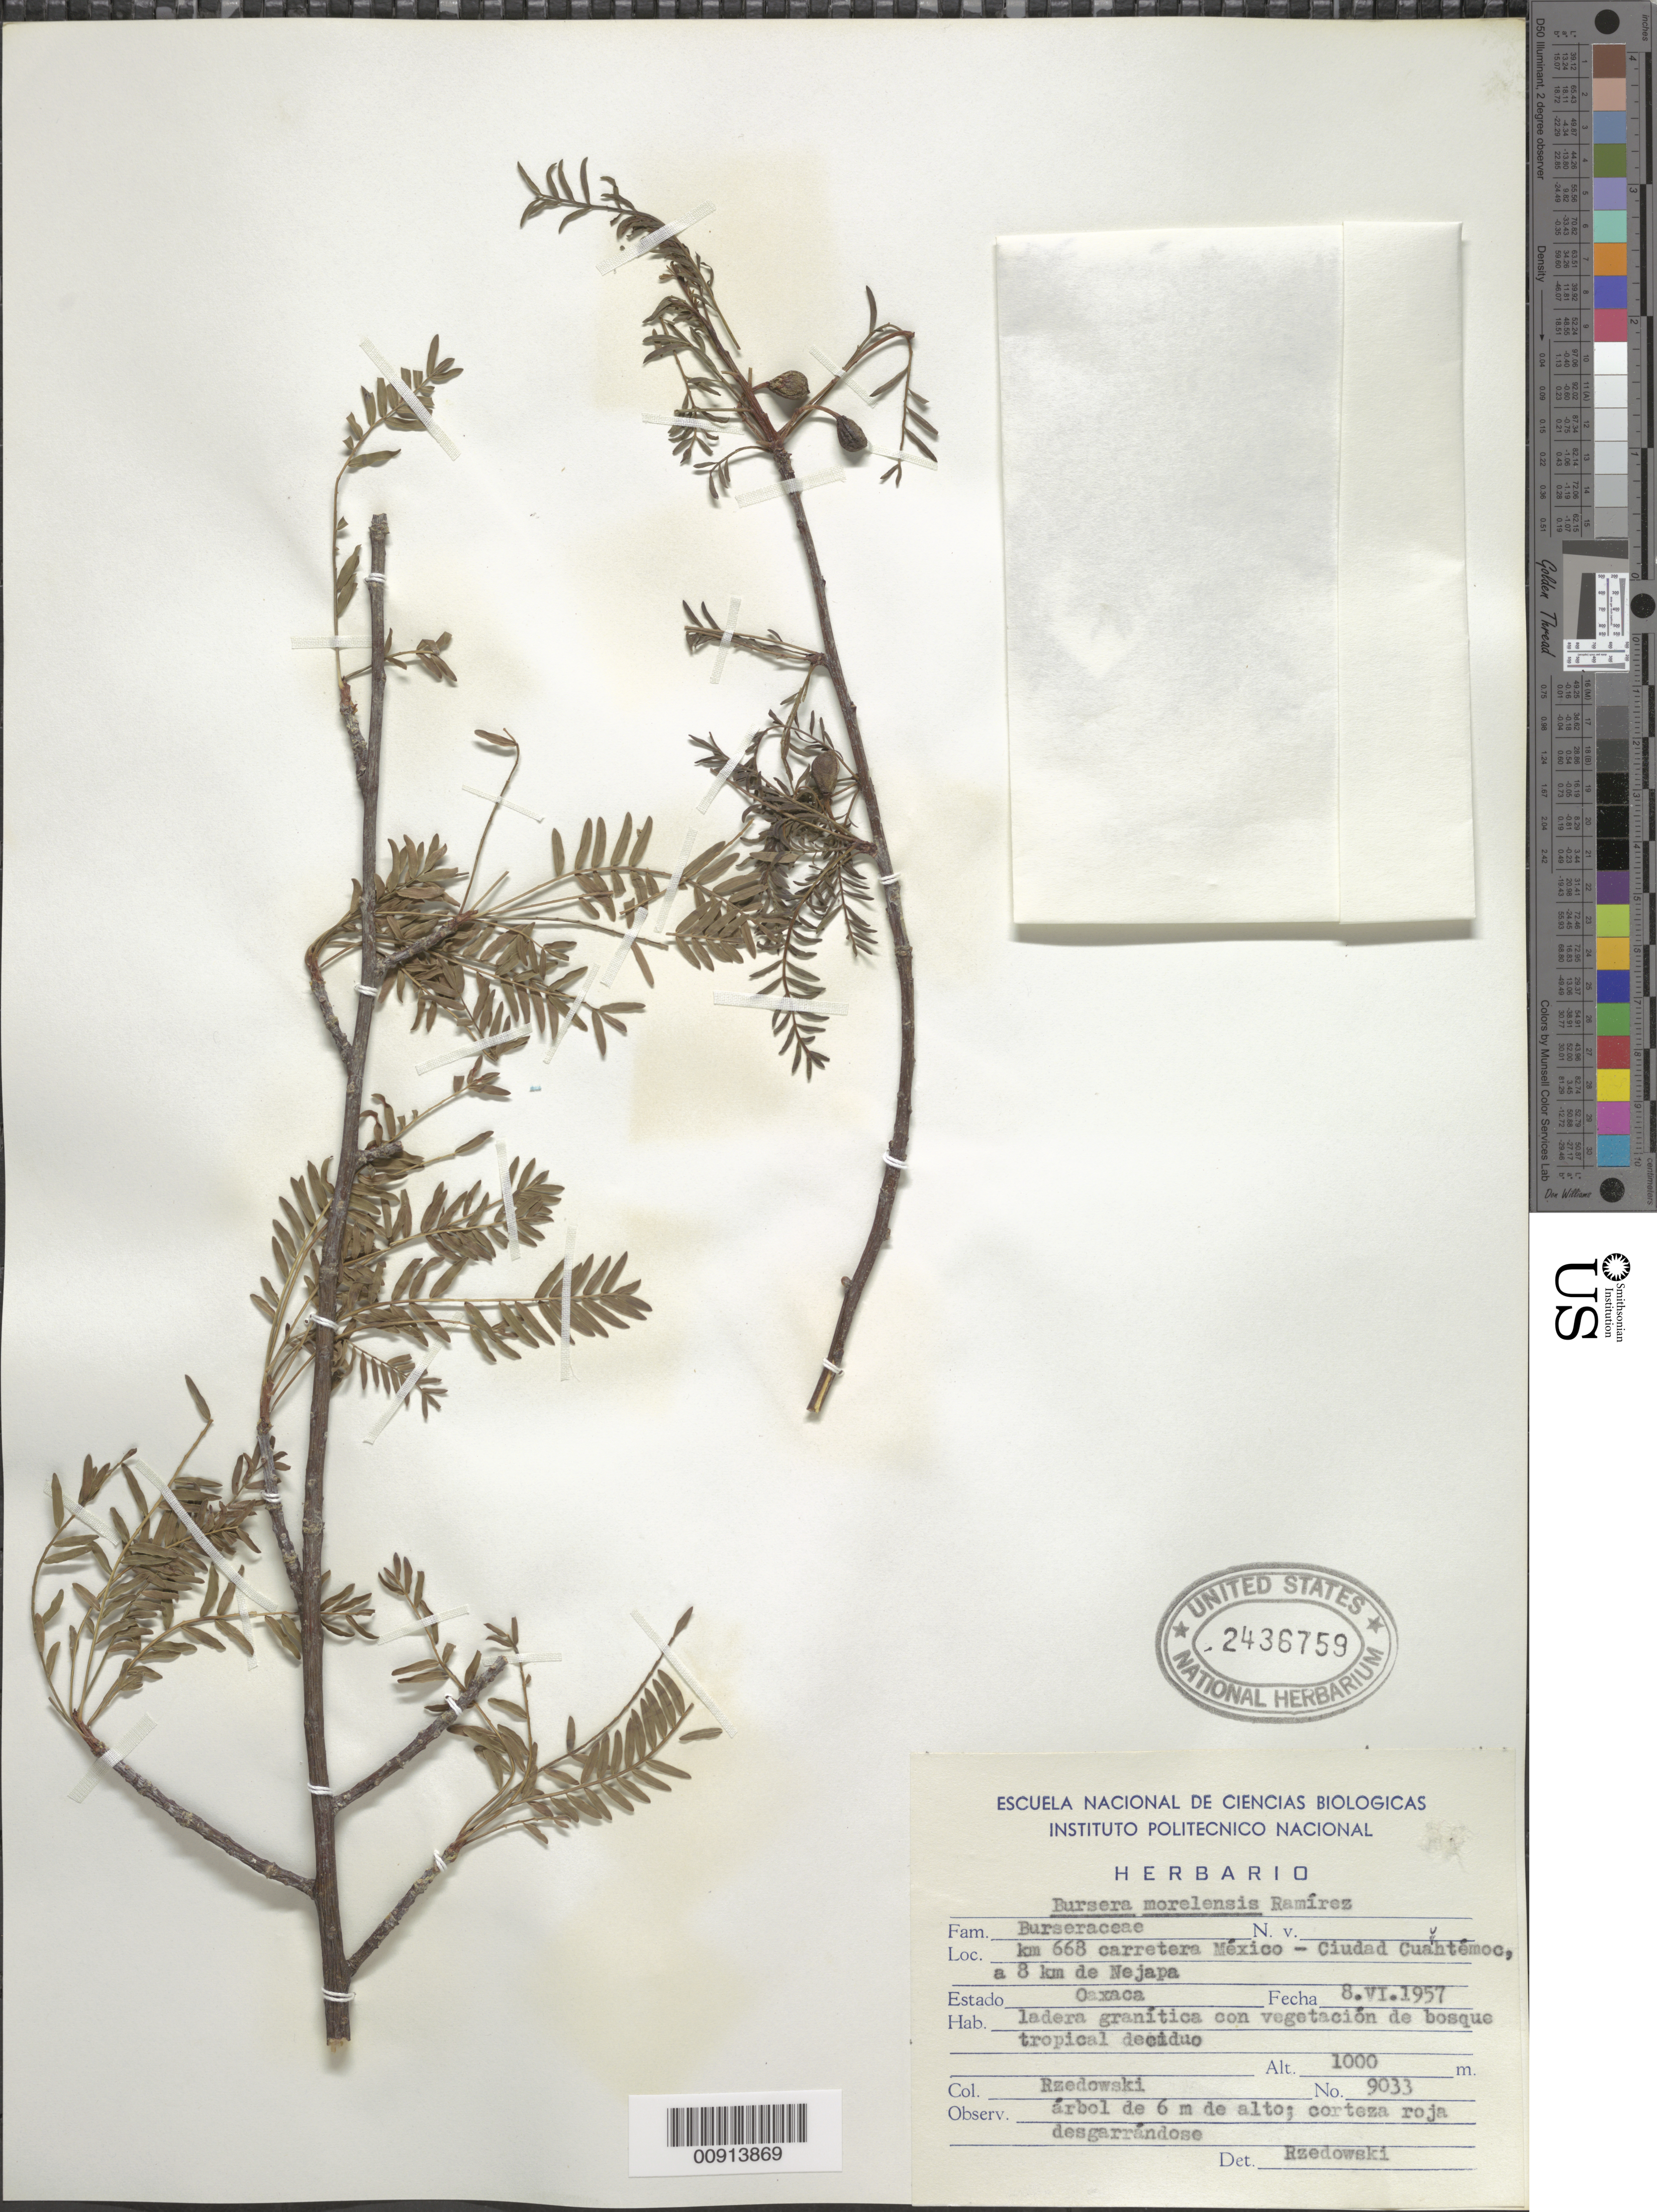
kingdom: Plantae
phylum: Tracheophyta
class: Magnoliopsida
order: Sapindales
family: Burseraceae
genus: Bursera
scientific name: Bursera morelensis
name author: Ramírez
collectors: J. Rzedowski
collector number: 9033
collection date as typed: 08 Jun 1957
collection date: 1957-06-08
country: Mexico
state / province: Oaxaca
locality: Km 668 carretera México - Ciudad Cuauhtémoc, a 8 km de Nejapa, Estado Oaxaca.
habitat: Ladera granítica con vegetación de bosque tropical deciduo.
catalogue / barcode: US 2436759